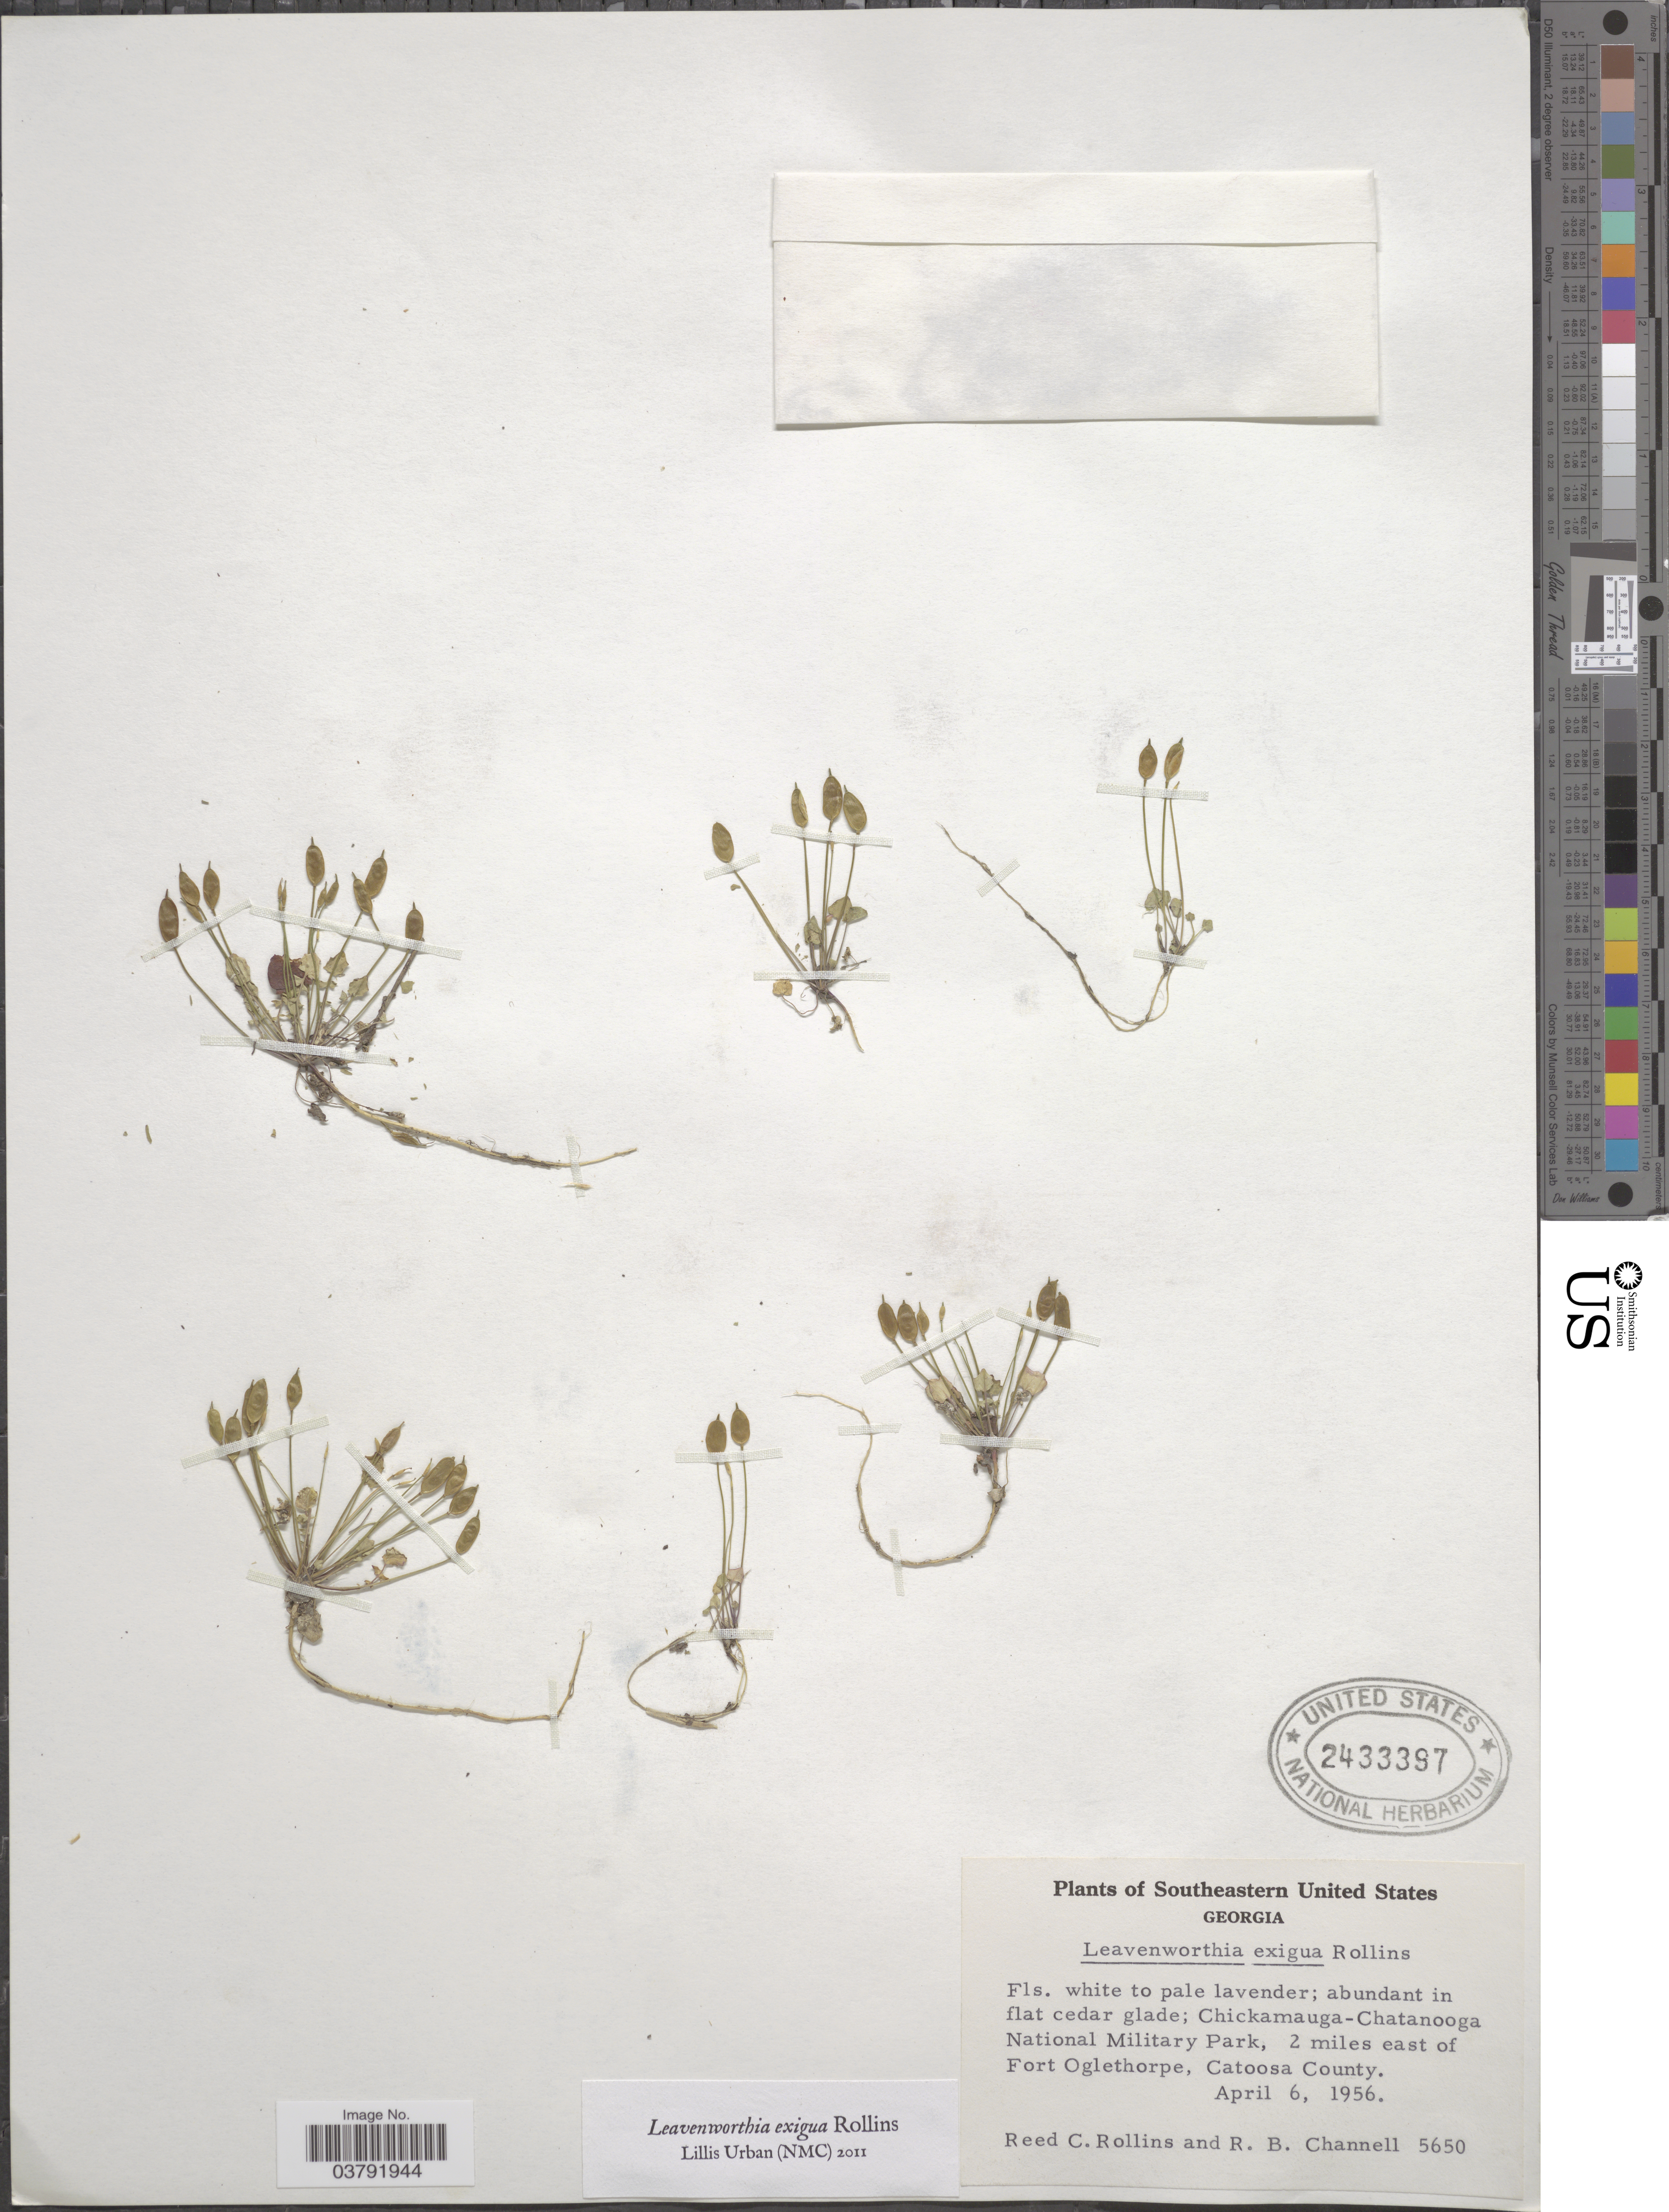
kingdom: Plantae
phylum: Tracheophyta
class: Magnoliopsida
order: Brassicales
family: Brassicaceae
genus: Leavenworthia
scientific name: Leavenworthia exigua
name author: Rollins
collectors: R. C. Rollins & R. B. Channell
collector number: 5650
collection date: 1956-04-06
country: United States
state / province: Georgia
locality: Southeastern United States. Chickamauga-Chatanooga National Military Park, 2 miles east of Fort Oglethorpe, Catoosa County.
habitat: abundant in flat cedar glade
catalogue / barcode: US 2433397